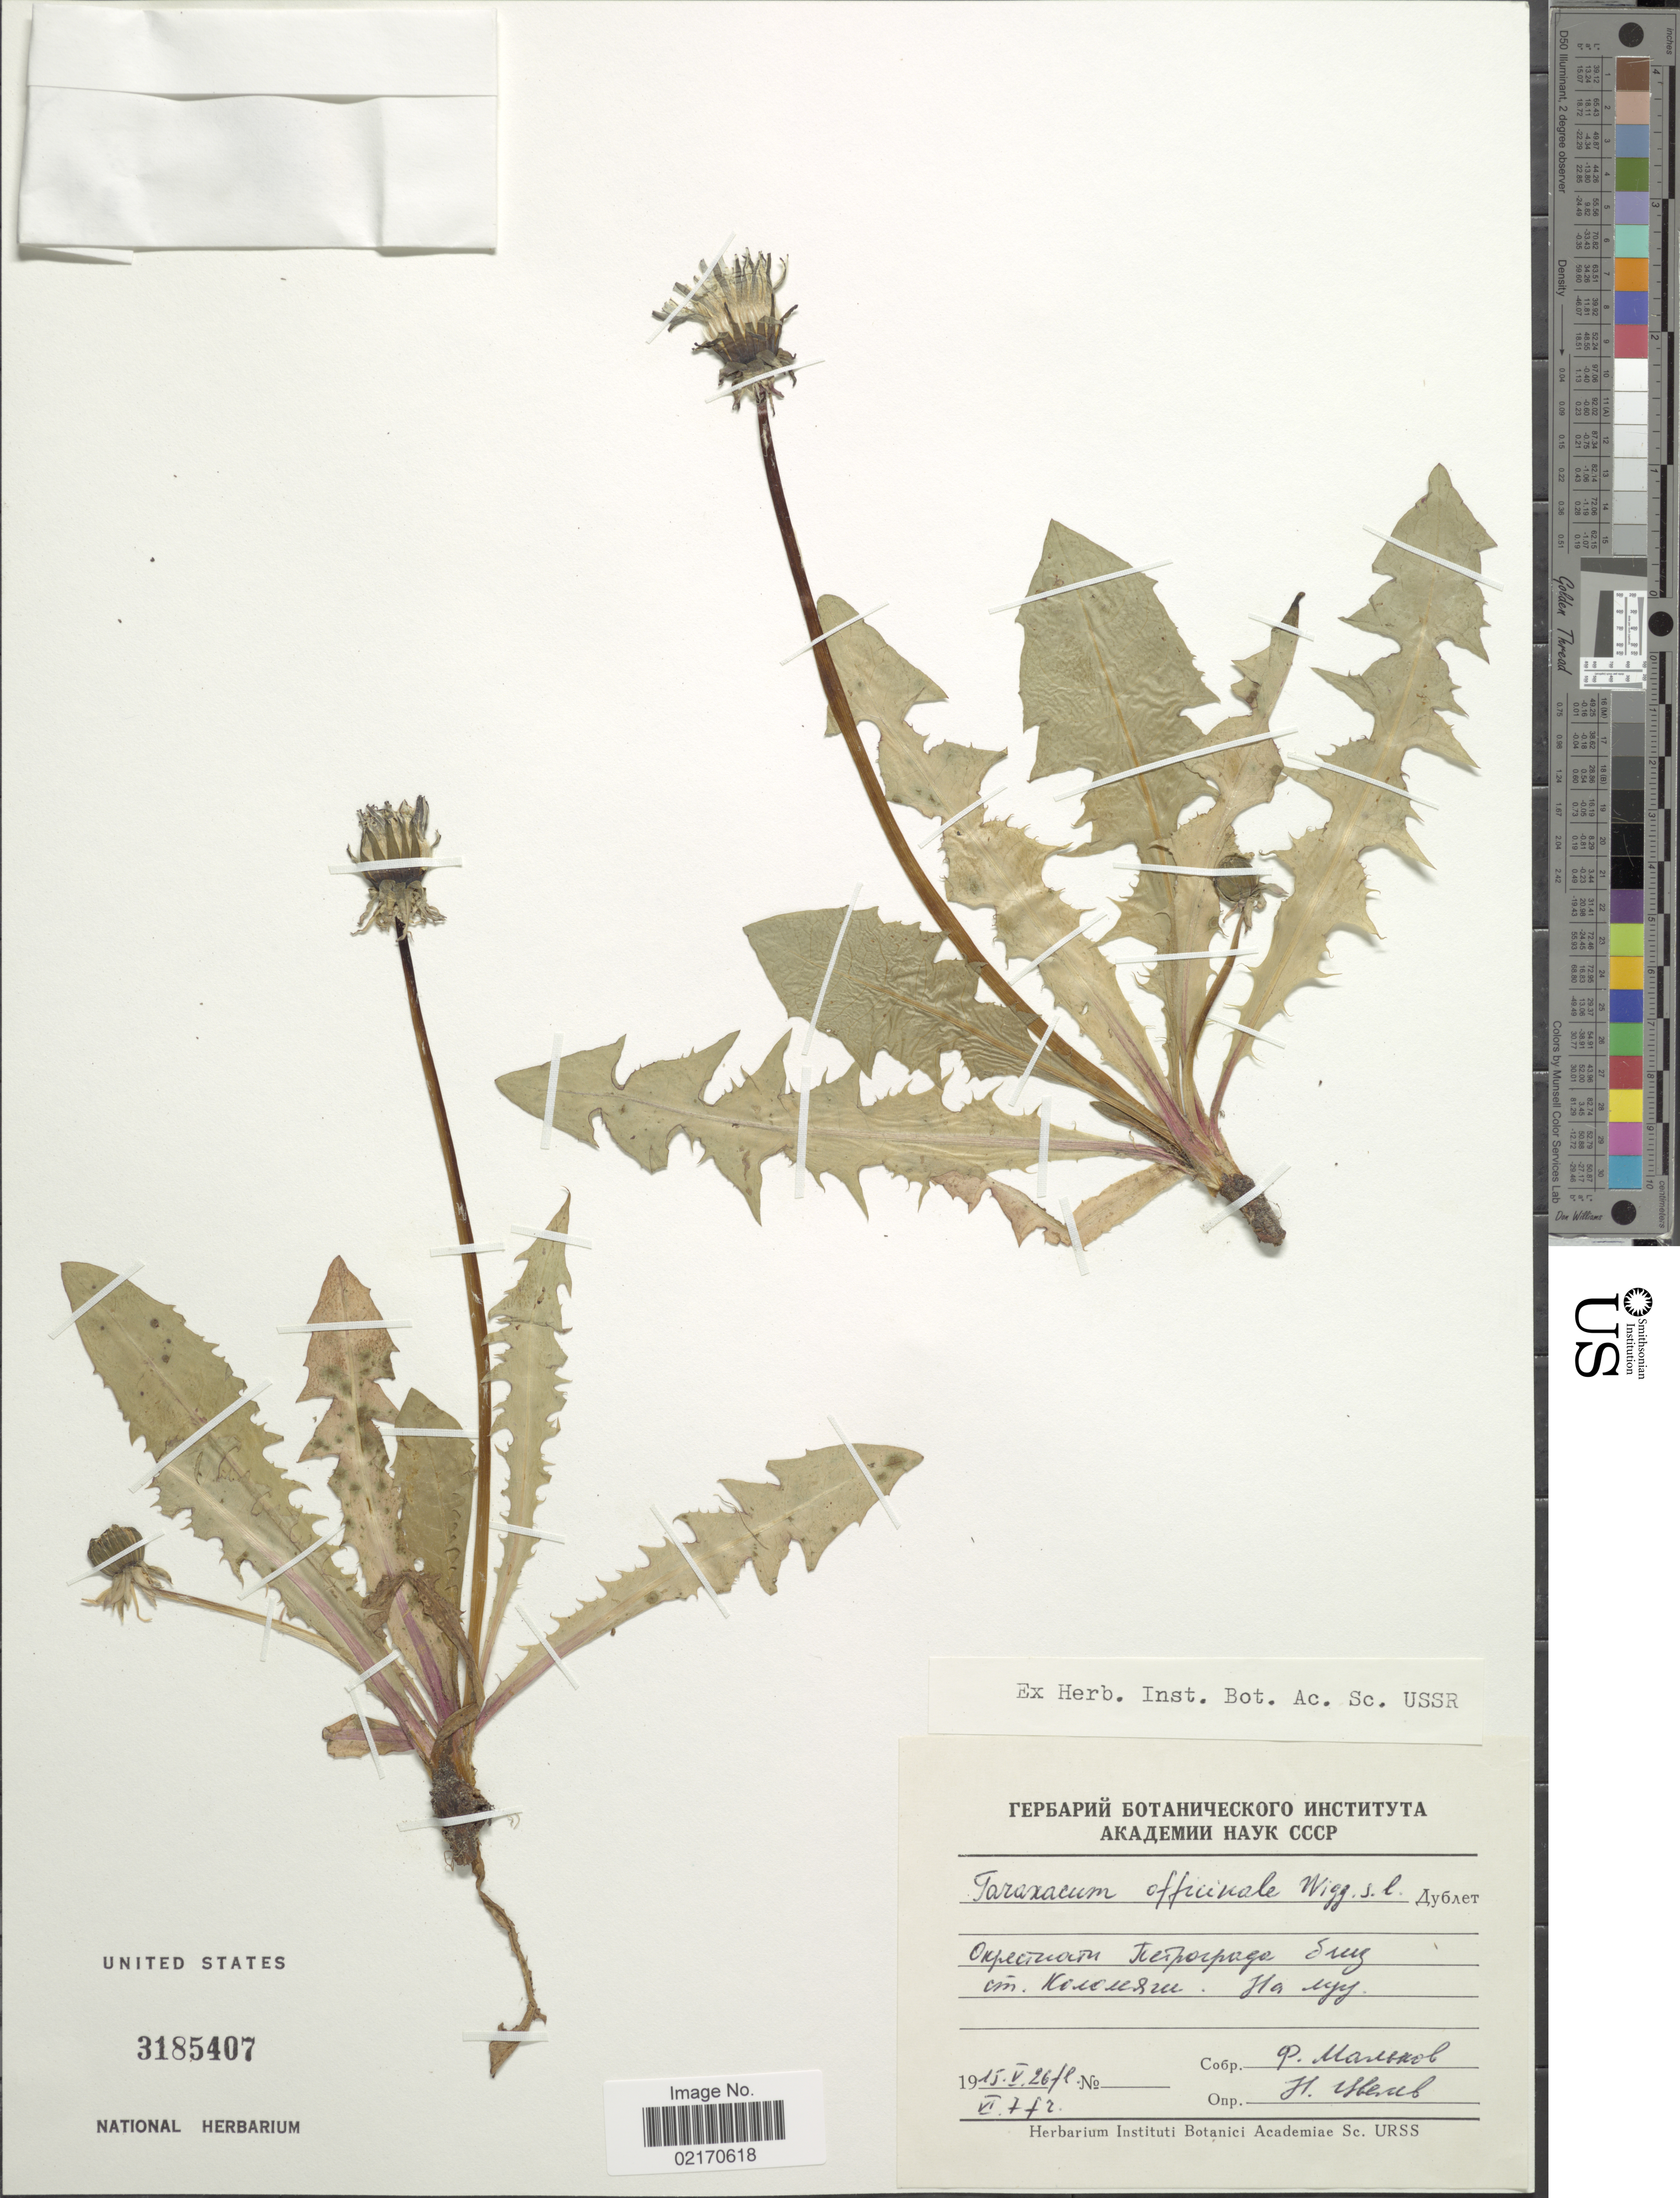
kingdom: Plantae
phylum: Tracheophyta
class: Magnoliopsida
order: Asterales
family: Asteraceae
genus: Taraxacum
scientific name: Taraxacum officinale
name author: G.H. Weber ex F.H. Wigg.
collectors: F. Malkov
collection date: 1915-05-26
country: Russian Federation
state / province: St. Petersburg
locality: Near Kolomyagi.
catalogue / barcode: US 3185407